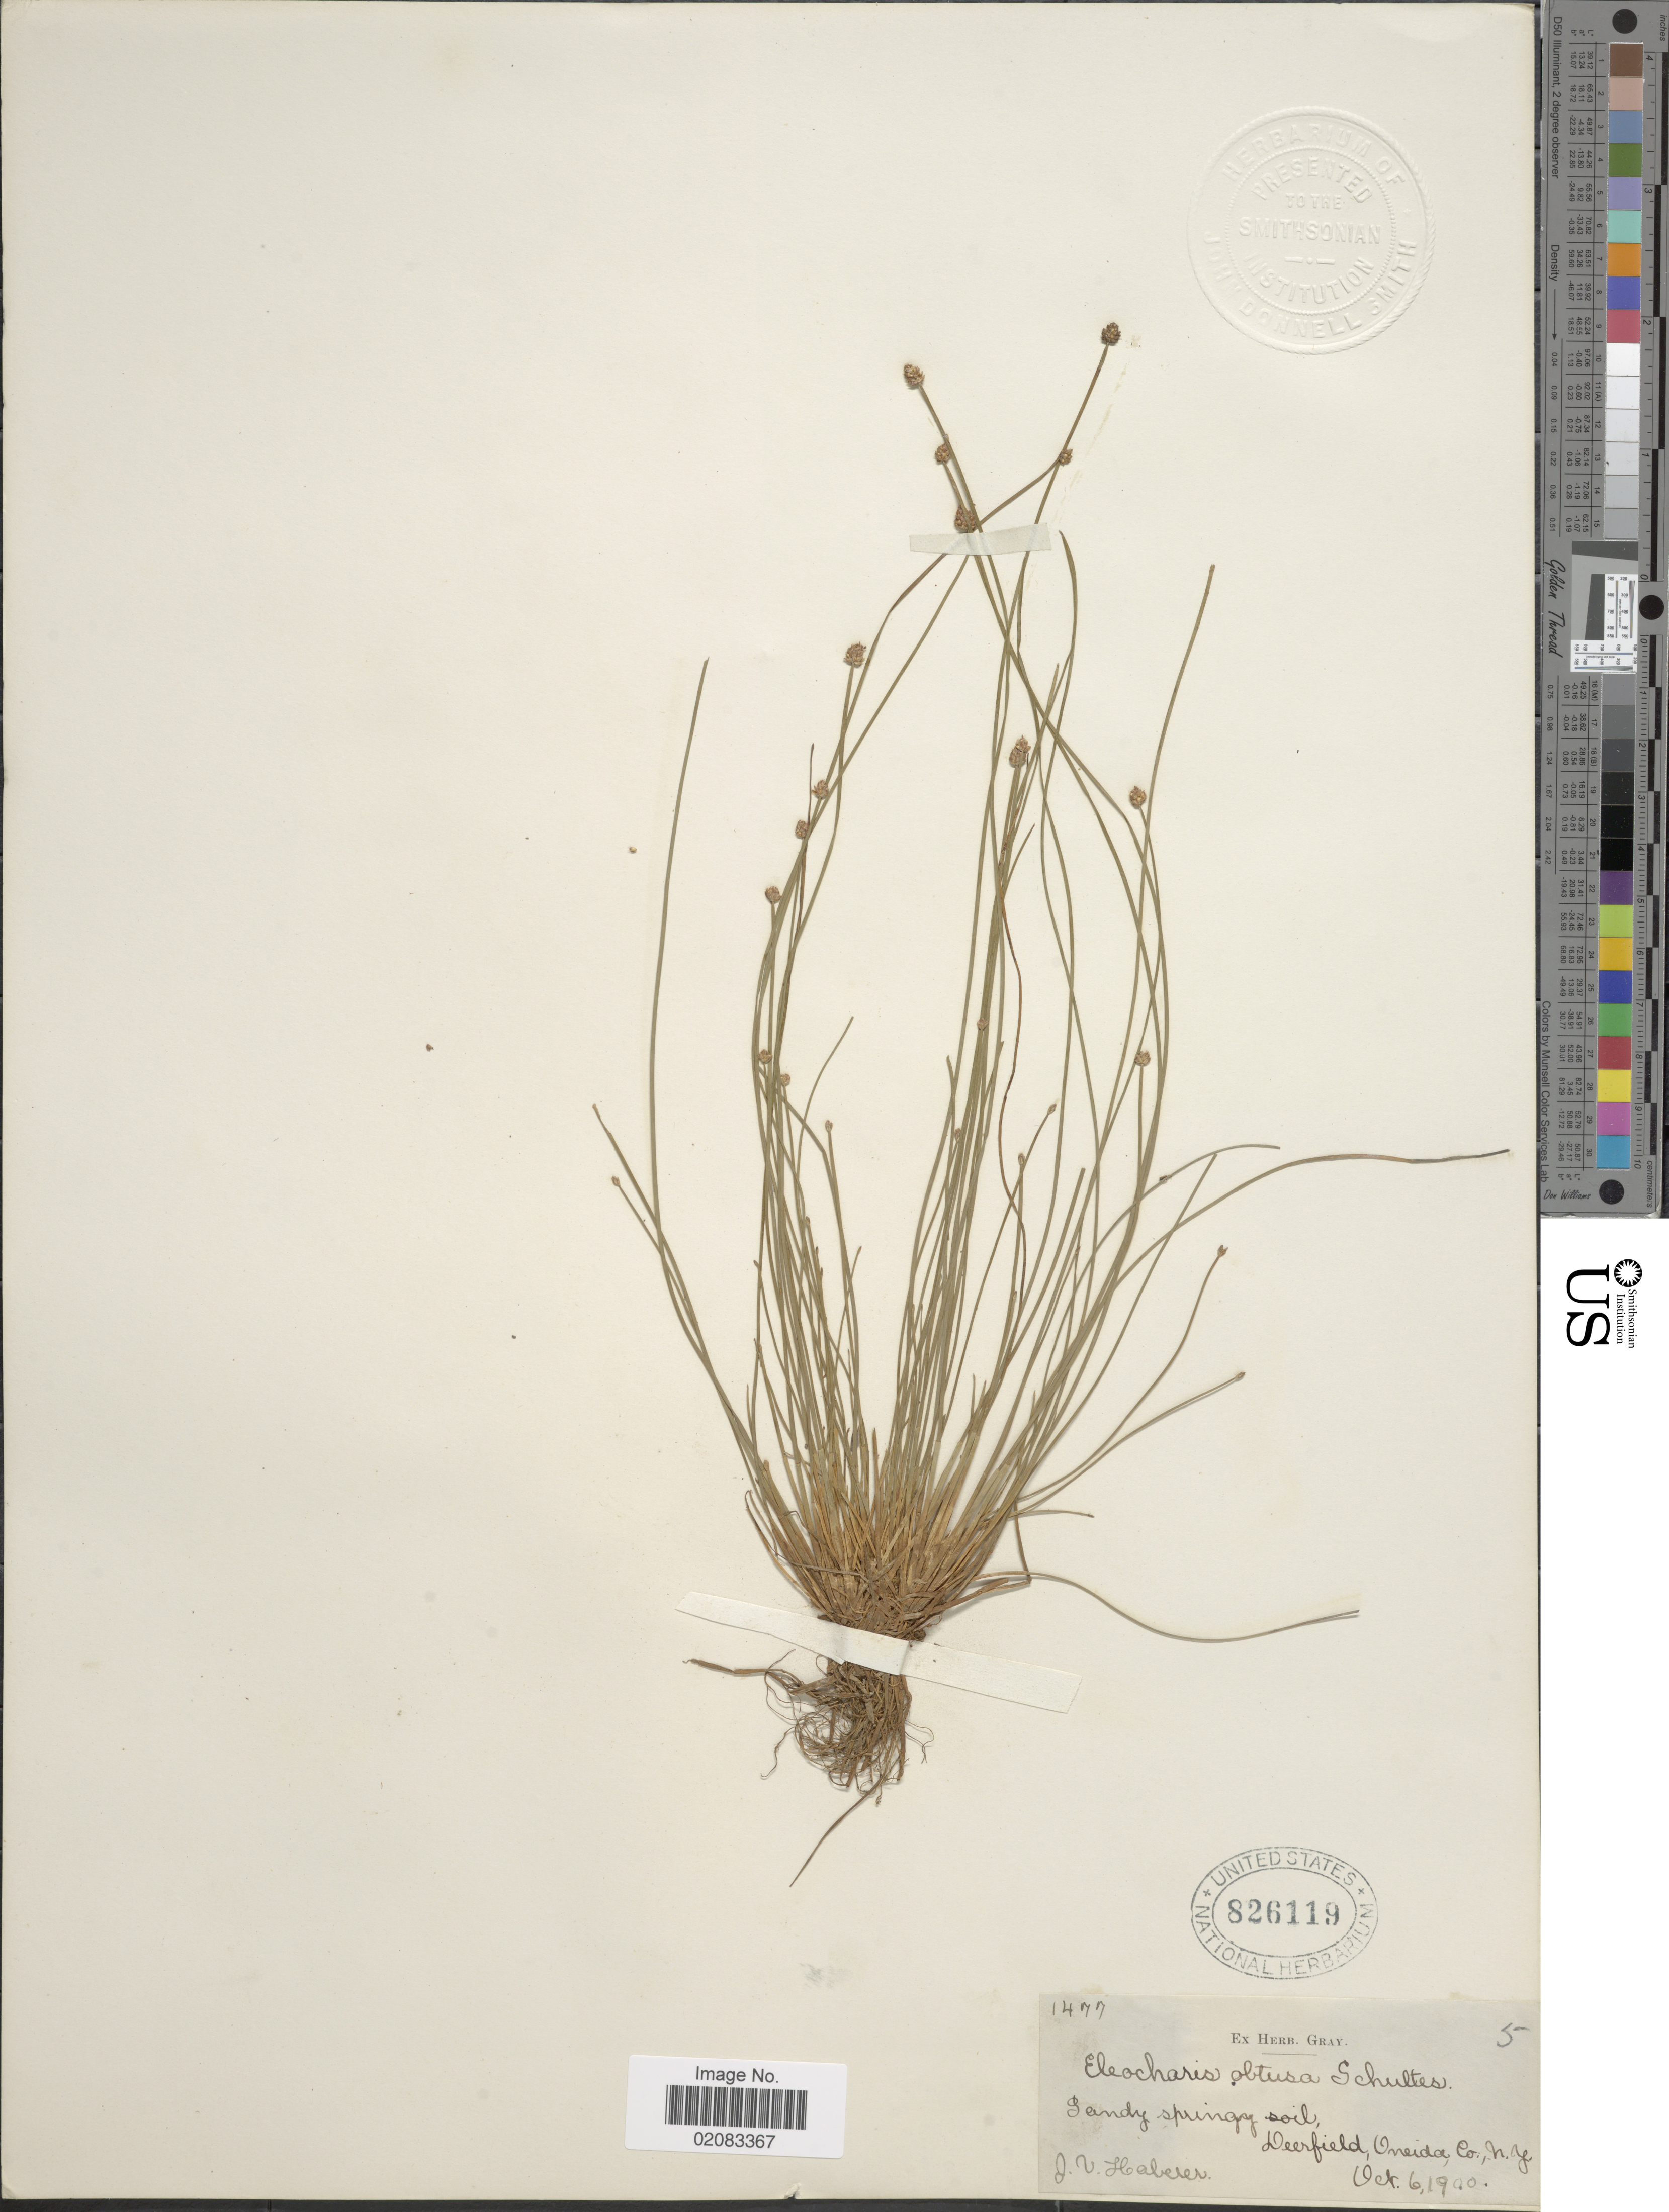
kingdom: Plantae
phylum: Tracheophyta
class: Liliopsida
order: Poales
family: Cyperaceae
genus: Eleocharis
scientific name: Eleocharis obtusa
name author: (Willd.) Schult.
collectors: J. V. Haberer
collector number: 1477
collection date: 1900-10-06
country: United States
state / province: New York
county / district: Oneida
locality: Sandy springy soil, Deerfield, Oneida Co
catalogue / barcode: US 826119